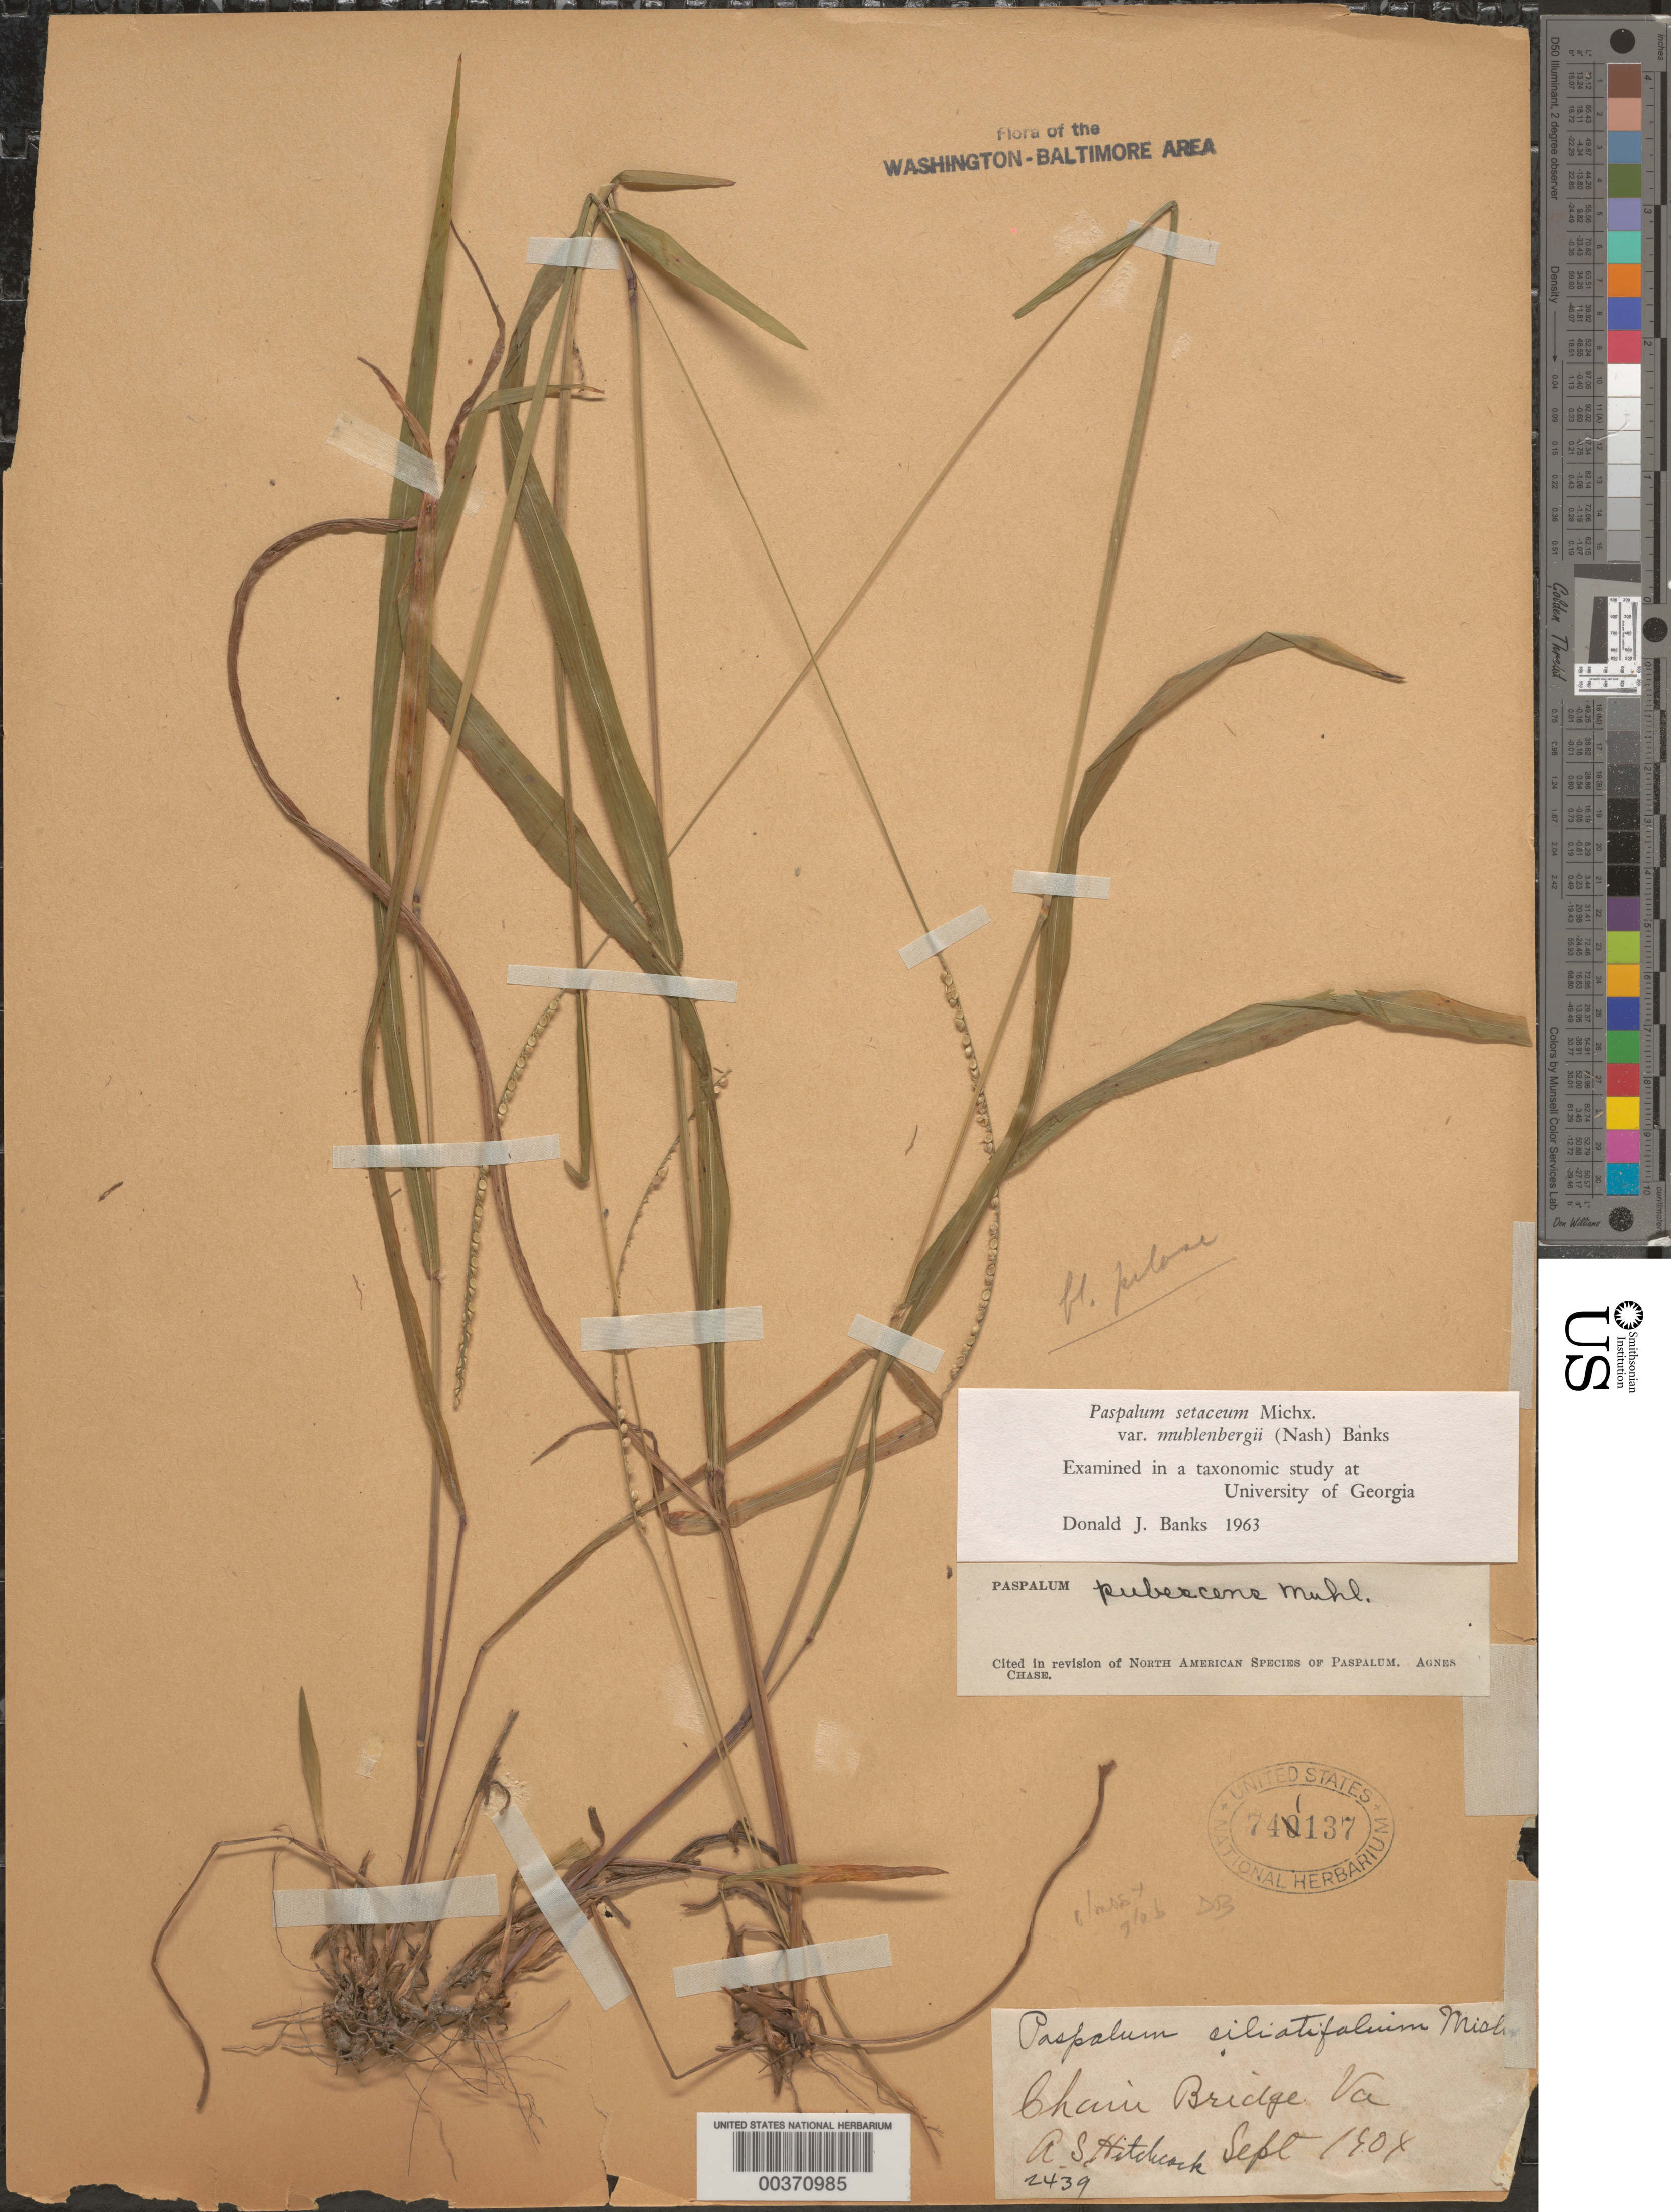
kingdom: Plantae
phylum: Tracheophyta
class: Liliopsida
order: Poales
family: Poaceae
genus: Paspalum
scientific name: Paspalum setaceum var. muhlenbergii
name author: (Nash) D.J. Banks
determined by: Banks, D. J.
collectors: A. S. Hitchcock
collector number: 2439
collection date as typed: Sep 1905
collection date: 1905-09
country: United States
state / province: Virginia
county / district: Fairfax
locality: Chain Bridge C. and O. Canal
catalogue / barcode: US 741137